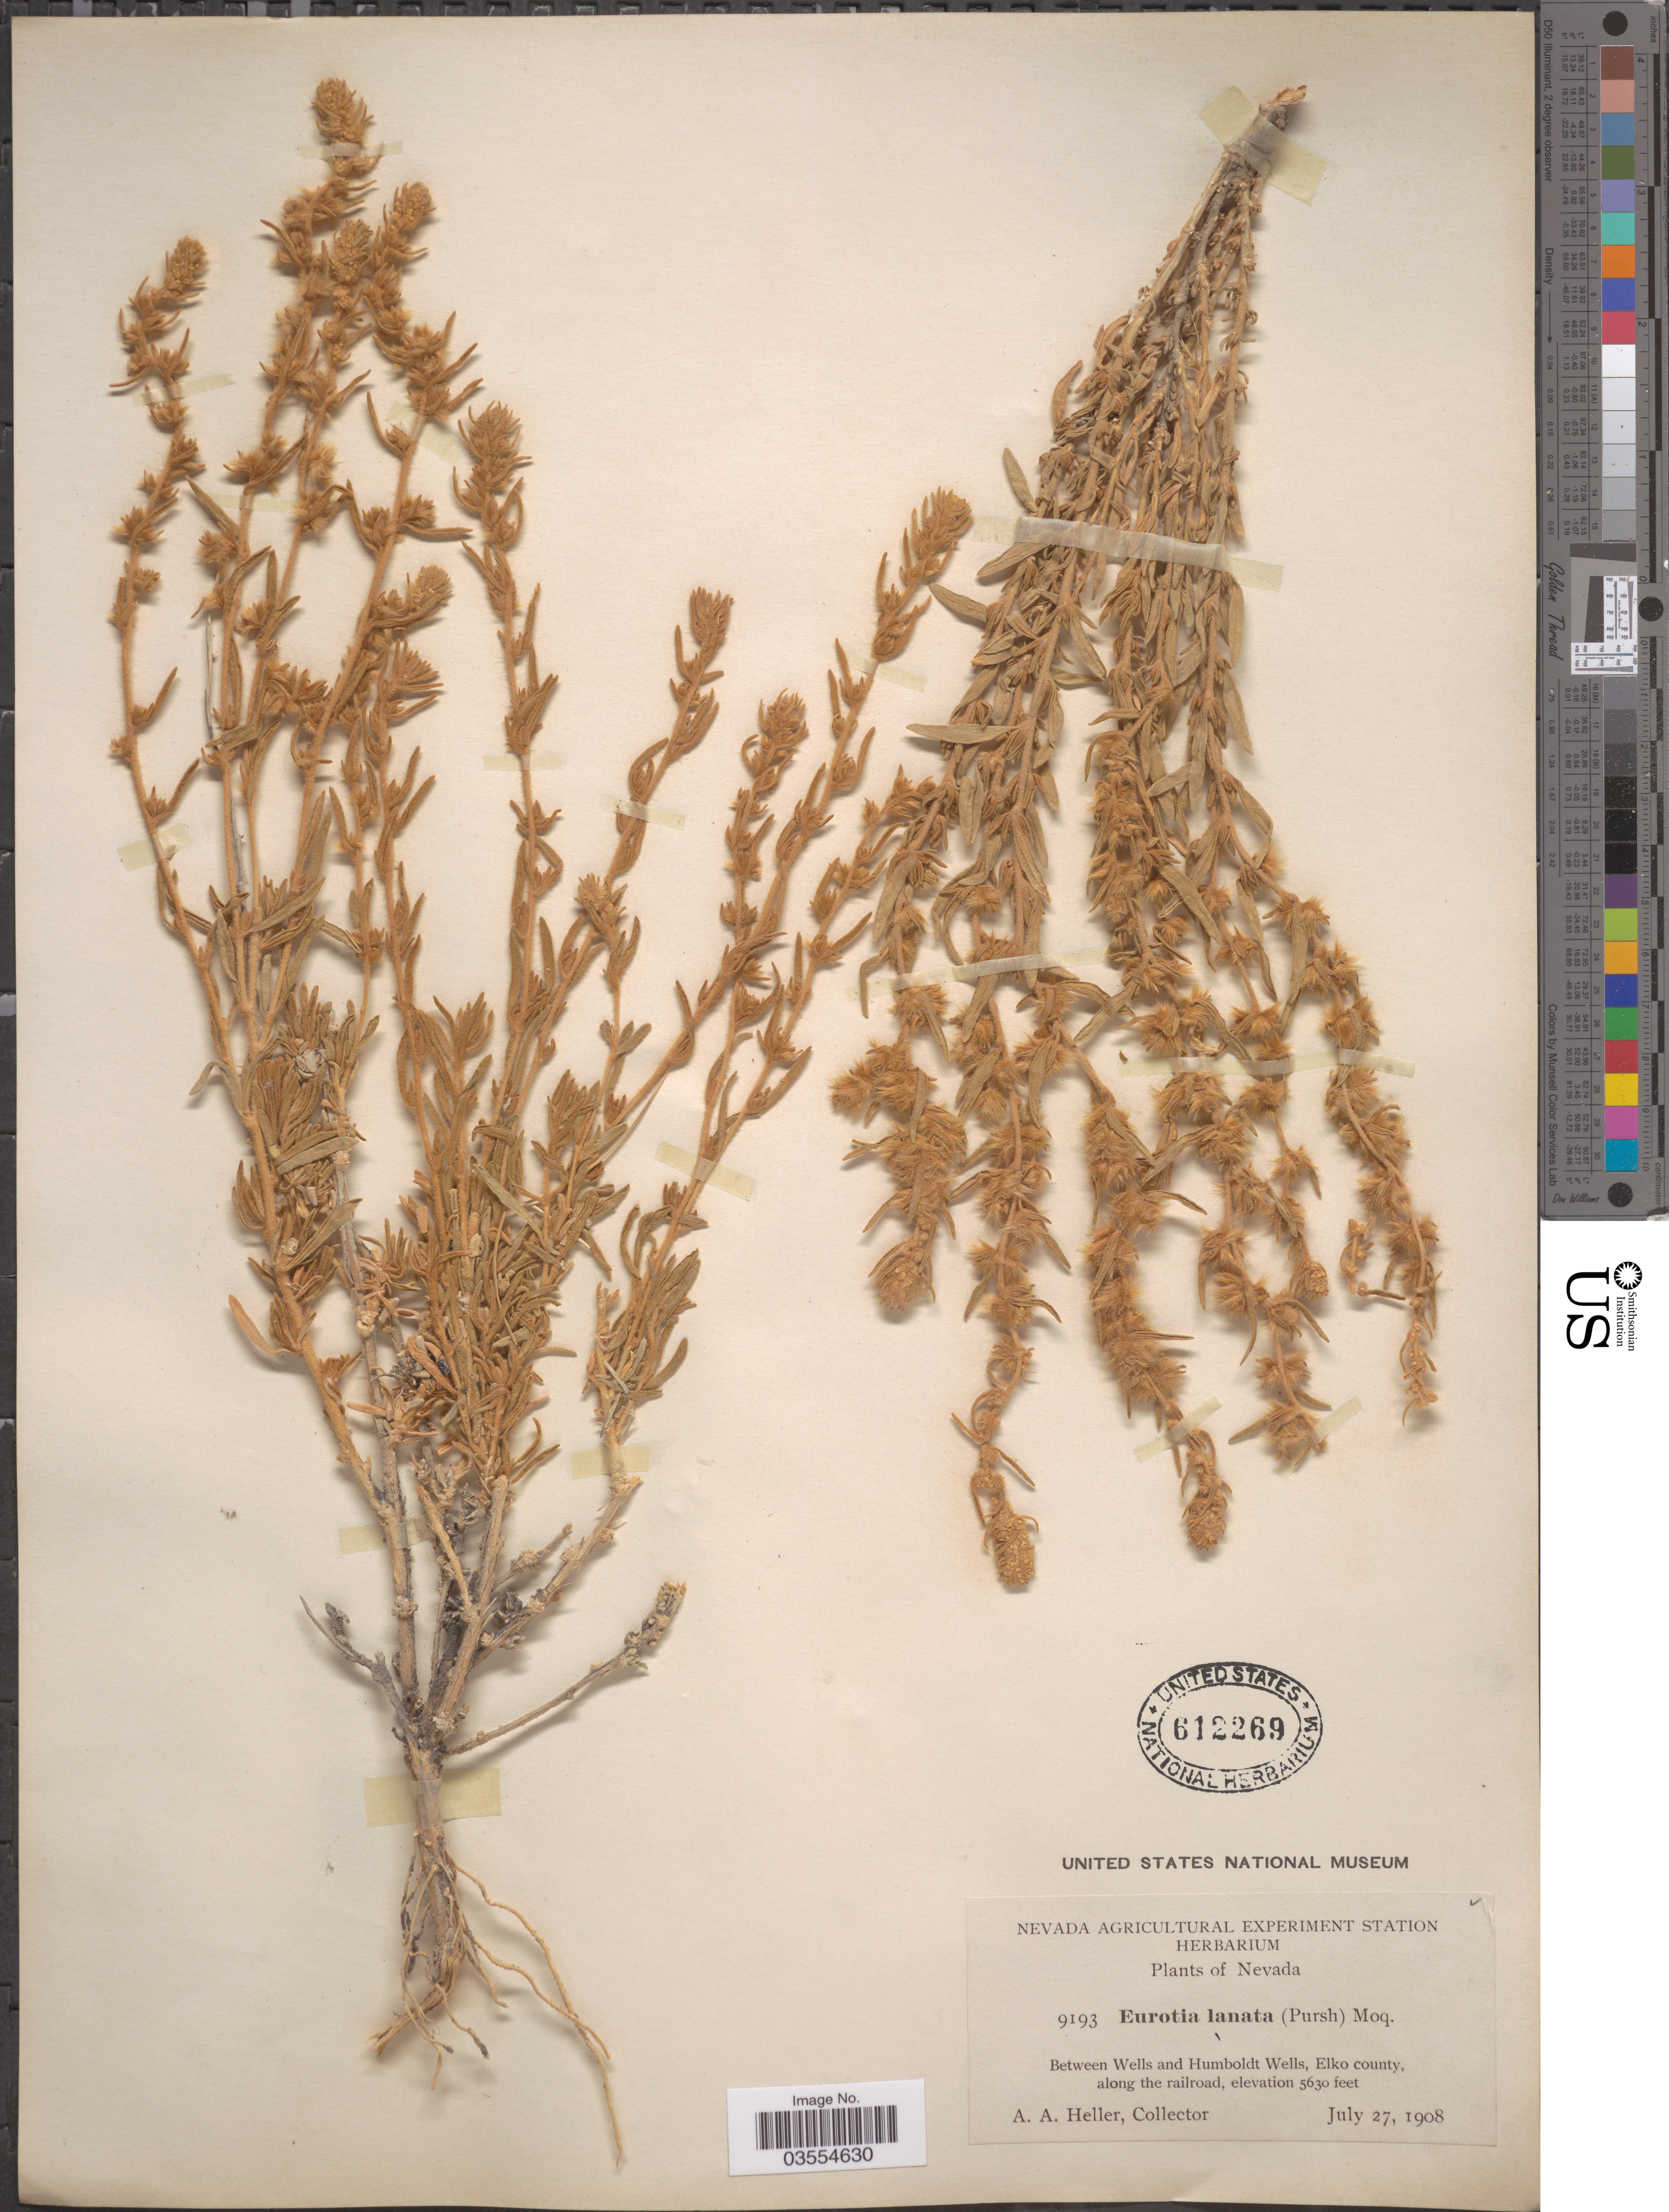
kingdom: Plantae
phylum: Tracheophyta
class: Magnoliopsida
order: Caryophyllales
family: Amaranthaceae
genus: Krascheninnikovia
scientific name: Krascheninnikovia lanata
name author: (Pursh) A. Meeuse & A.Smit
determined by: U.S. National Herbarium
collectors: A. A. Heller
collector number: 9193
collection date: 1908-07-27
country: United States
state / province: Nevada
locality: Between Wells and Humboldt Wells, Elko county, along the railroad.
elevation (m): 1716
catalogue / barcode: US 612269